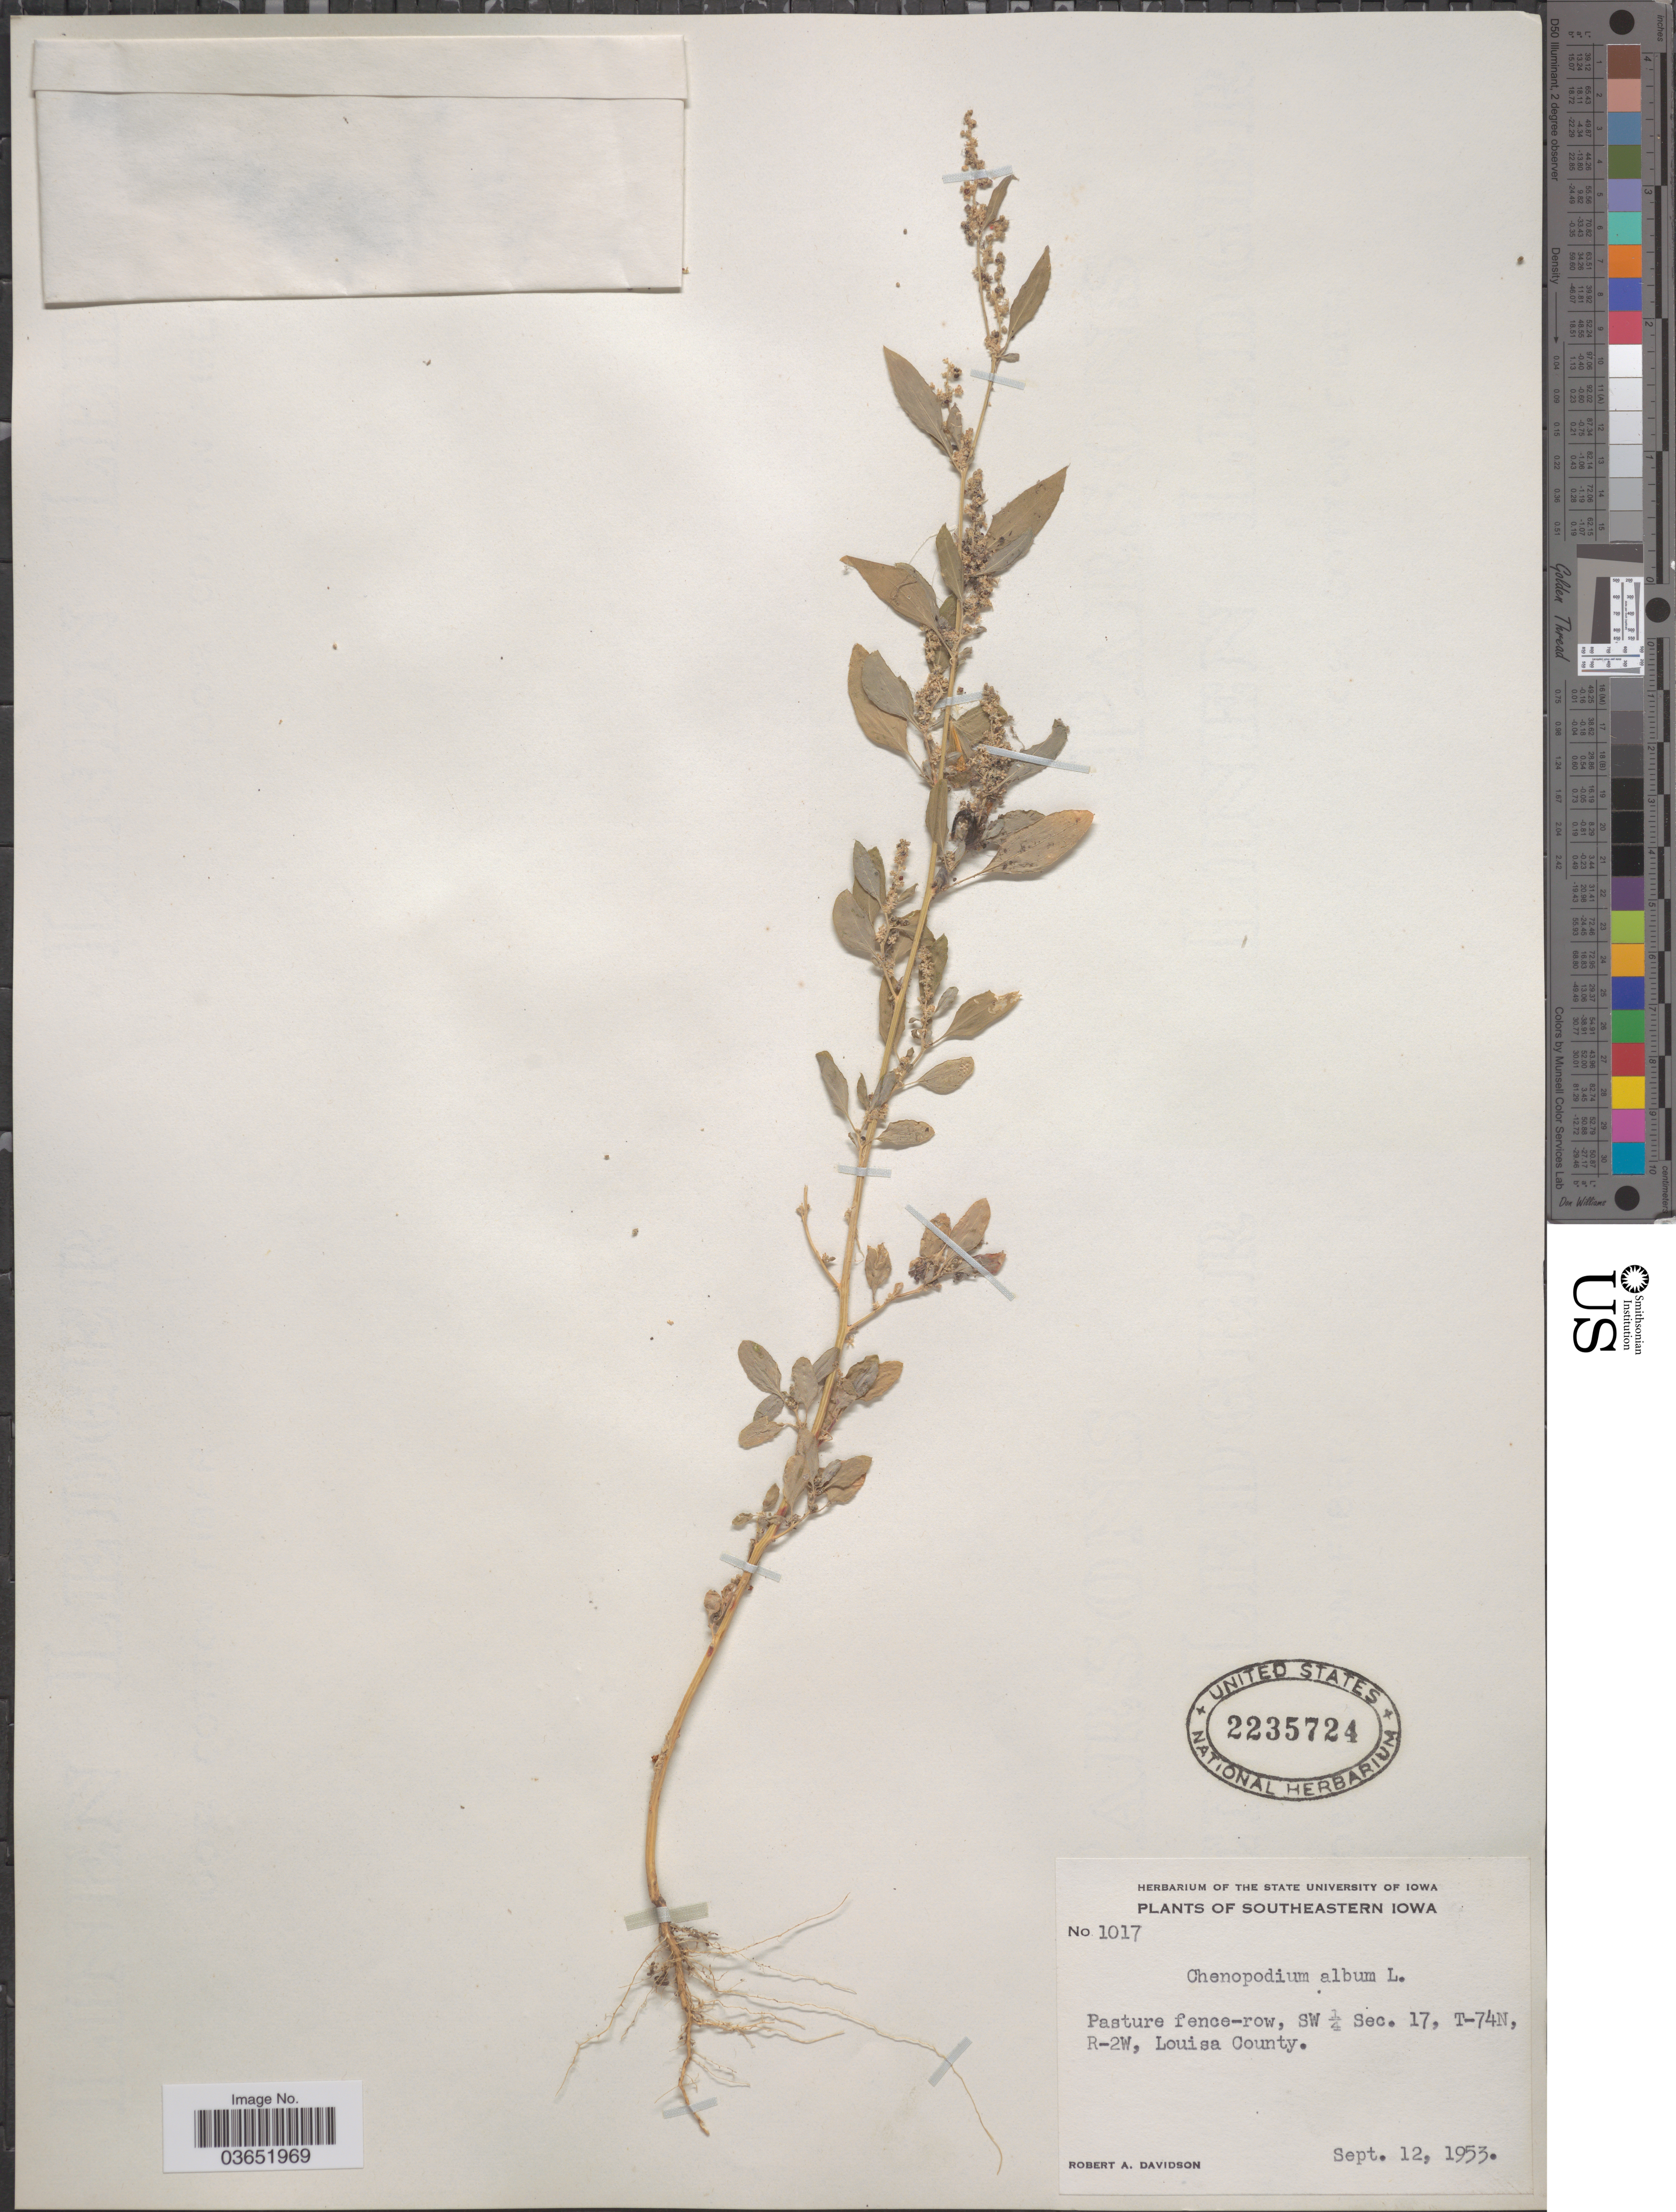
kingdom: Plantae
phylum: Tracheophyta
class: Magnoliopsida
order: Caryophyllales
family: Amaranthaceae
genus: Chenopodium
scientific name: Chenopodium album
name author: L.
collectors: R. A. Davidson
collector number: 1017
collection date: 1953-09-12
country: United States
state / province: Iowa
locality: Southeastern Iowa. Pasture fence-row, SW ¼ Sec. 17, T-74N, R-2W, Louisa County.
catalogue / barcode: US 2235724